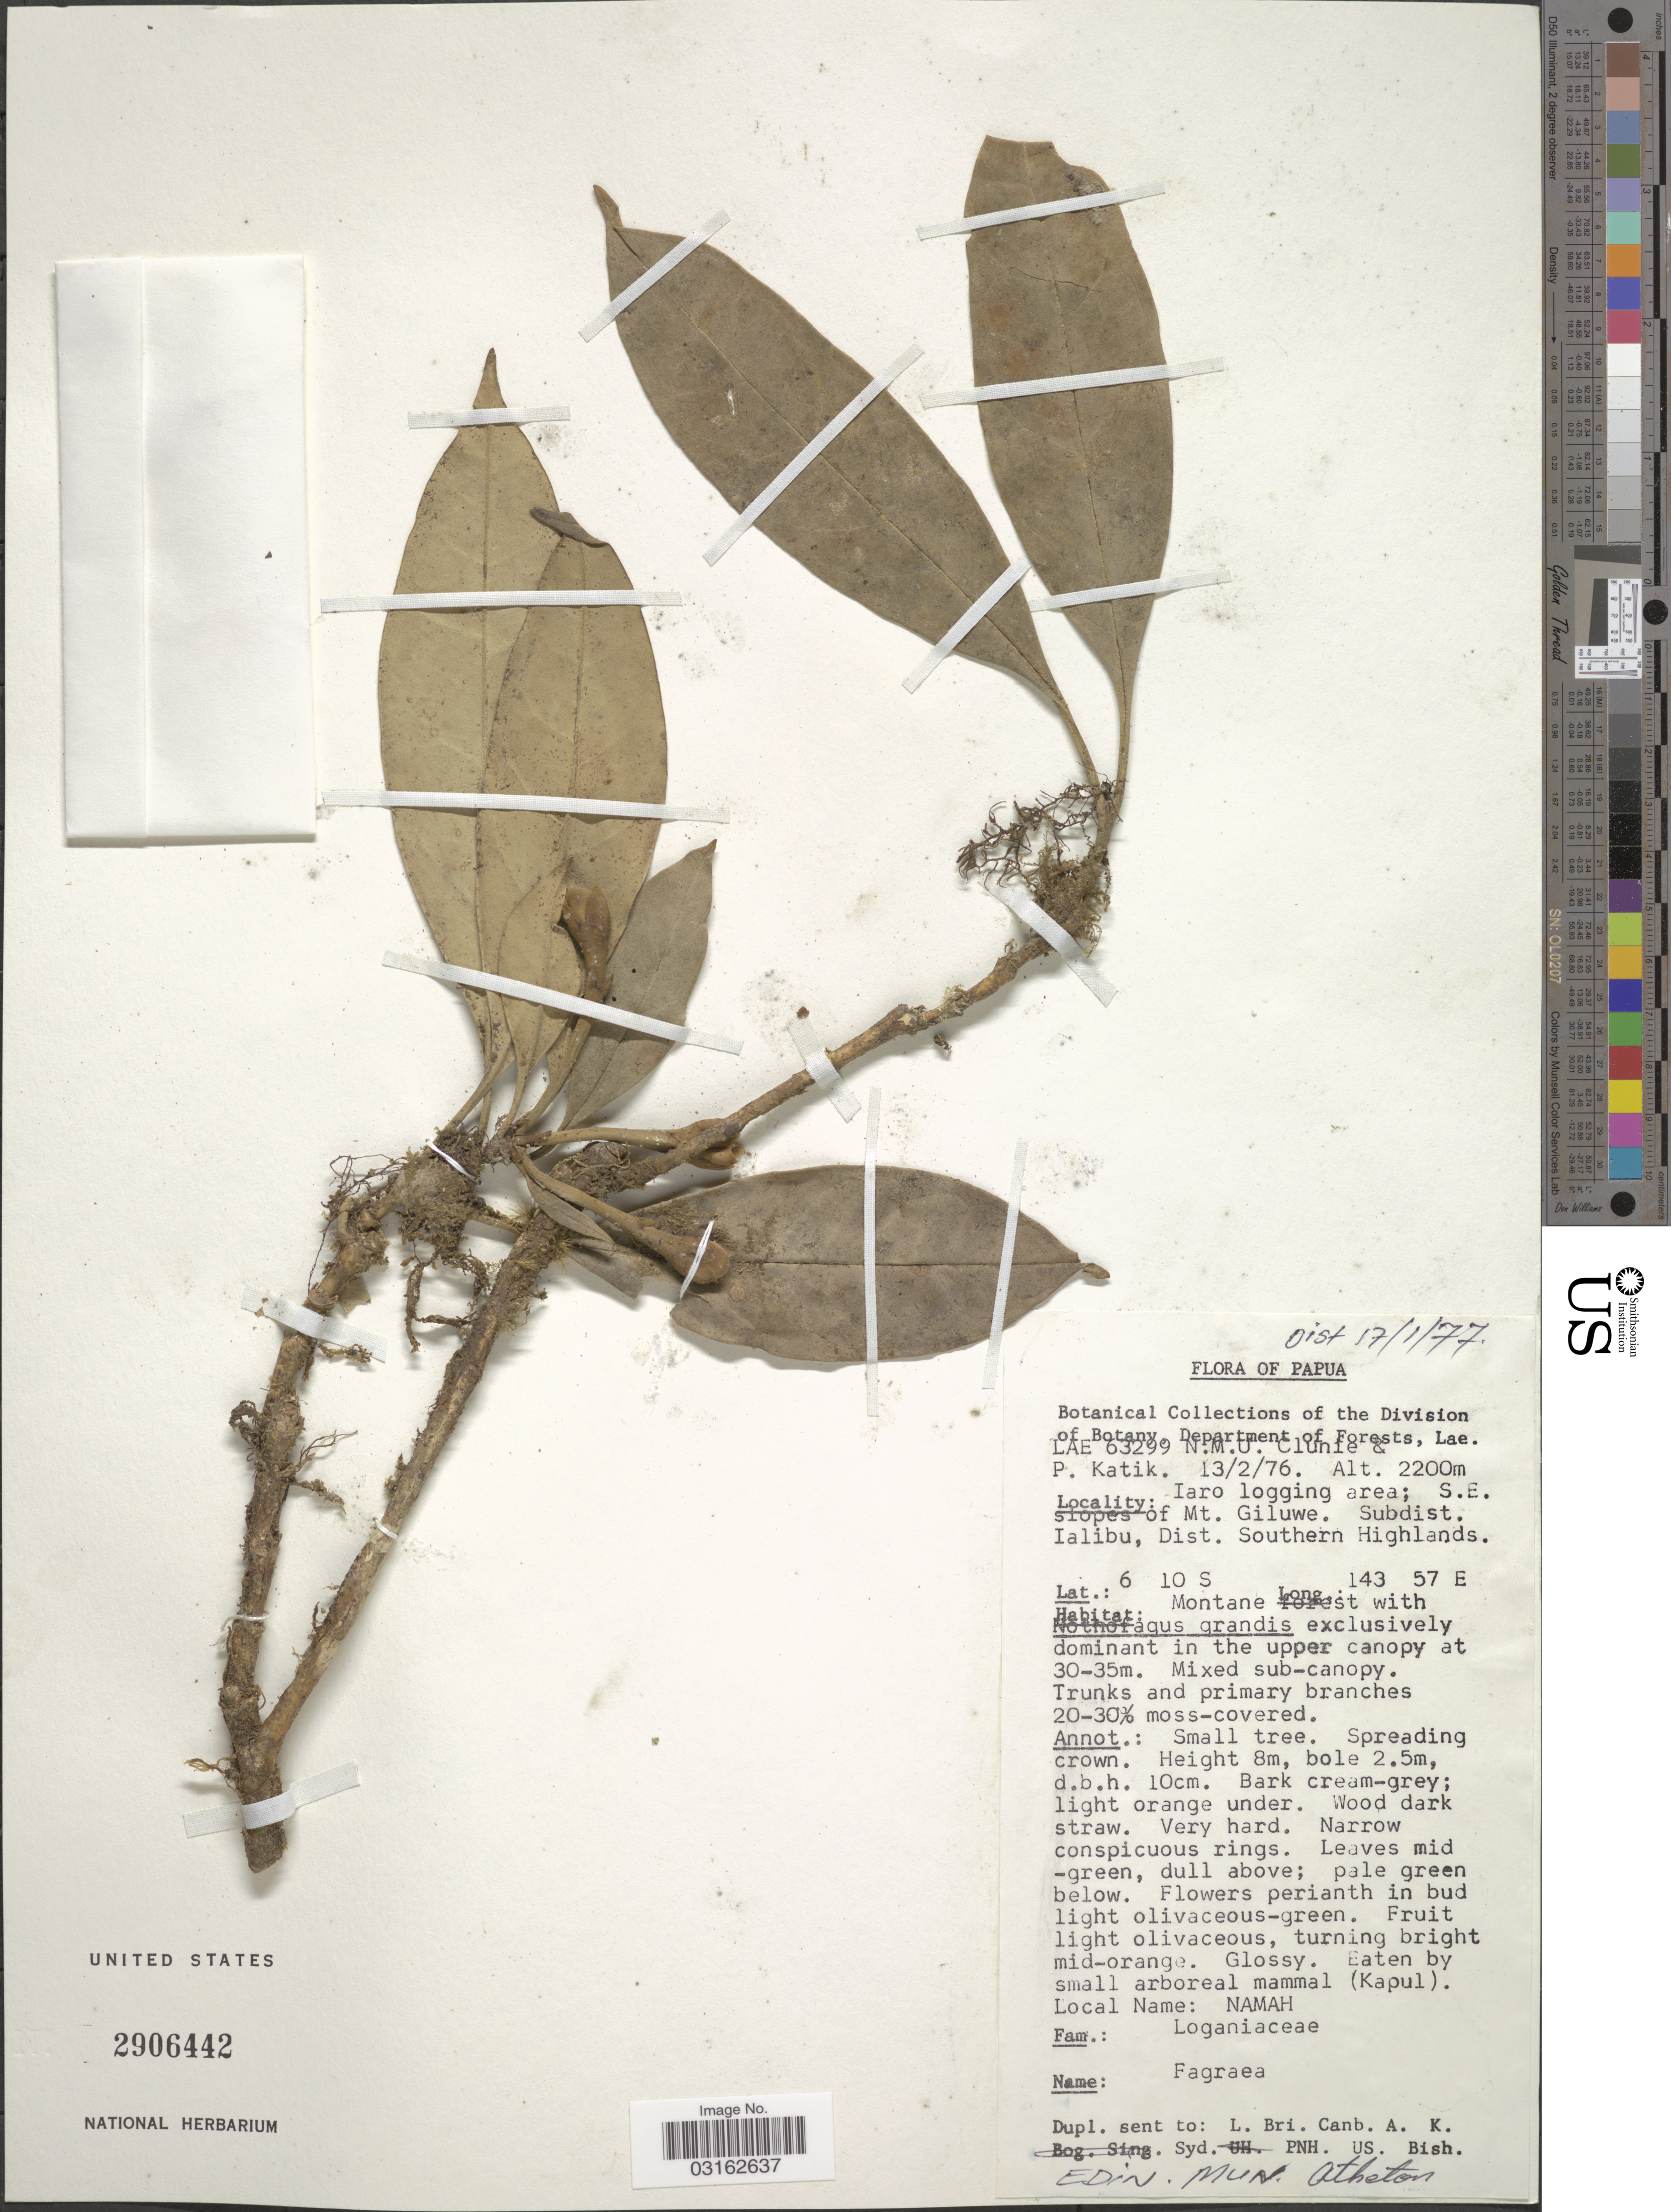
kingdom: Plantae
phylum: Tracheophyta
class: Magnoliopsida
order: Gentianales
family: Gentianaceae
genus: Fagraea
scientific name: Fagraea sp.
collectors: N.M.U. Clunie & P. Katik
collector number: LAE 63299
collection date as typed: Transcribed d/m/y: 13/2/76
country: Papua New Guinea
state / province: Southern Highlands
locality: Papua, Iaro logging area; S.E. slopes of Mt. Giluwe, Subdist., Ialibu, Dist. Southern Highlands.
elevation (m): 2200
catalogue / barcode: US 2906442